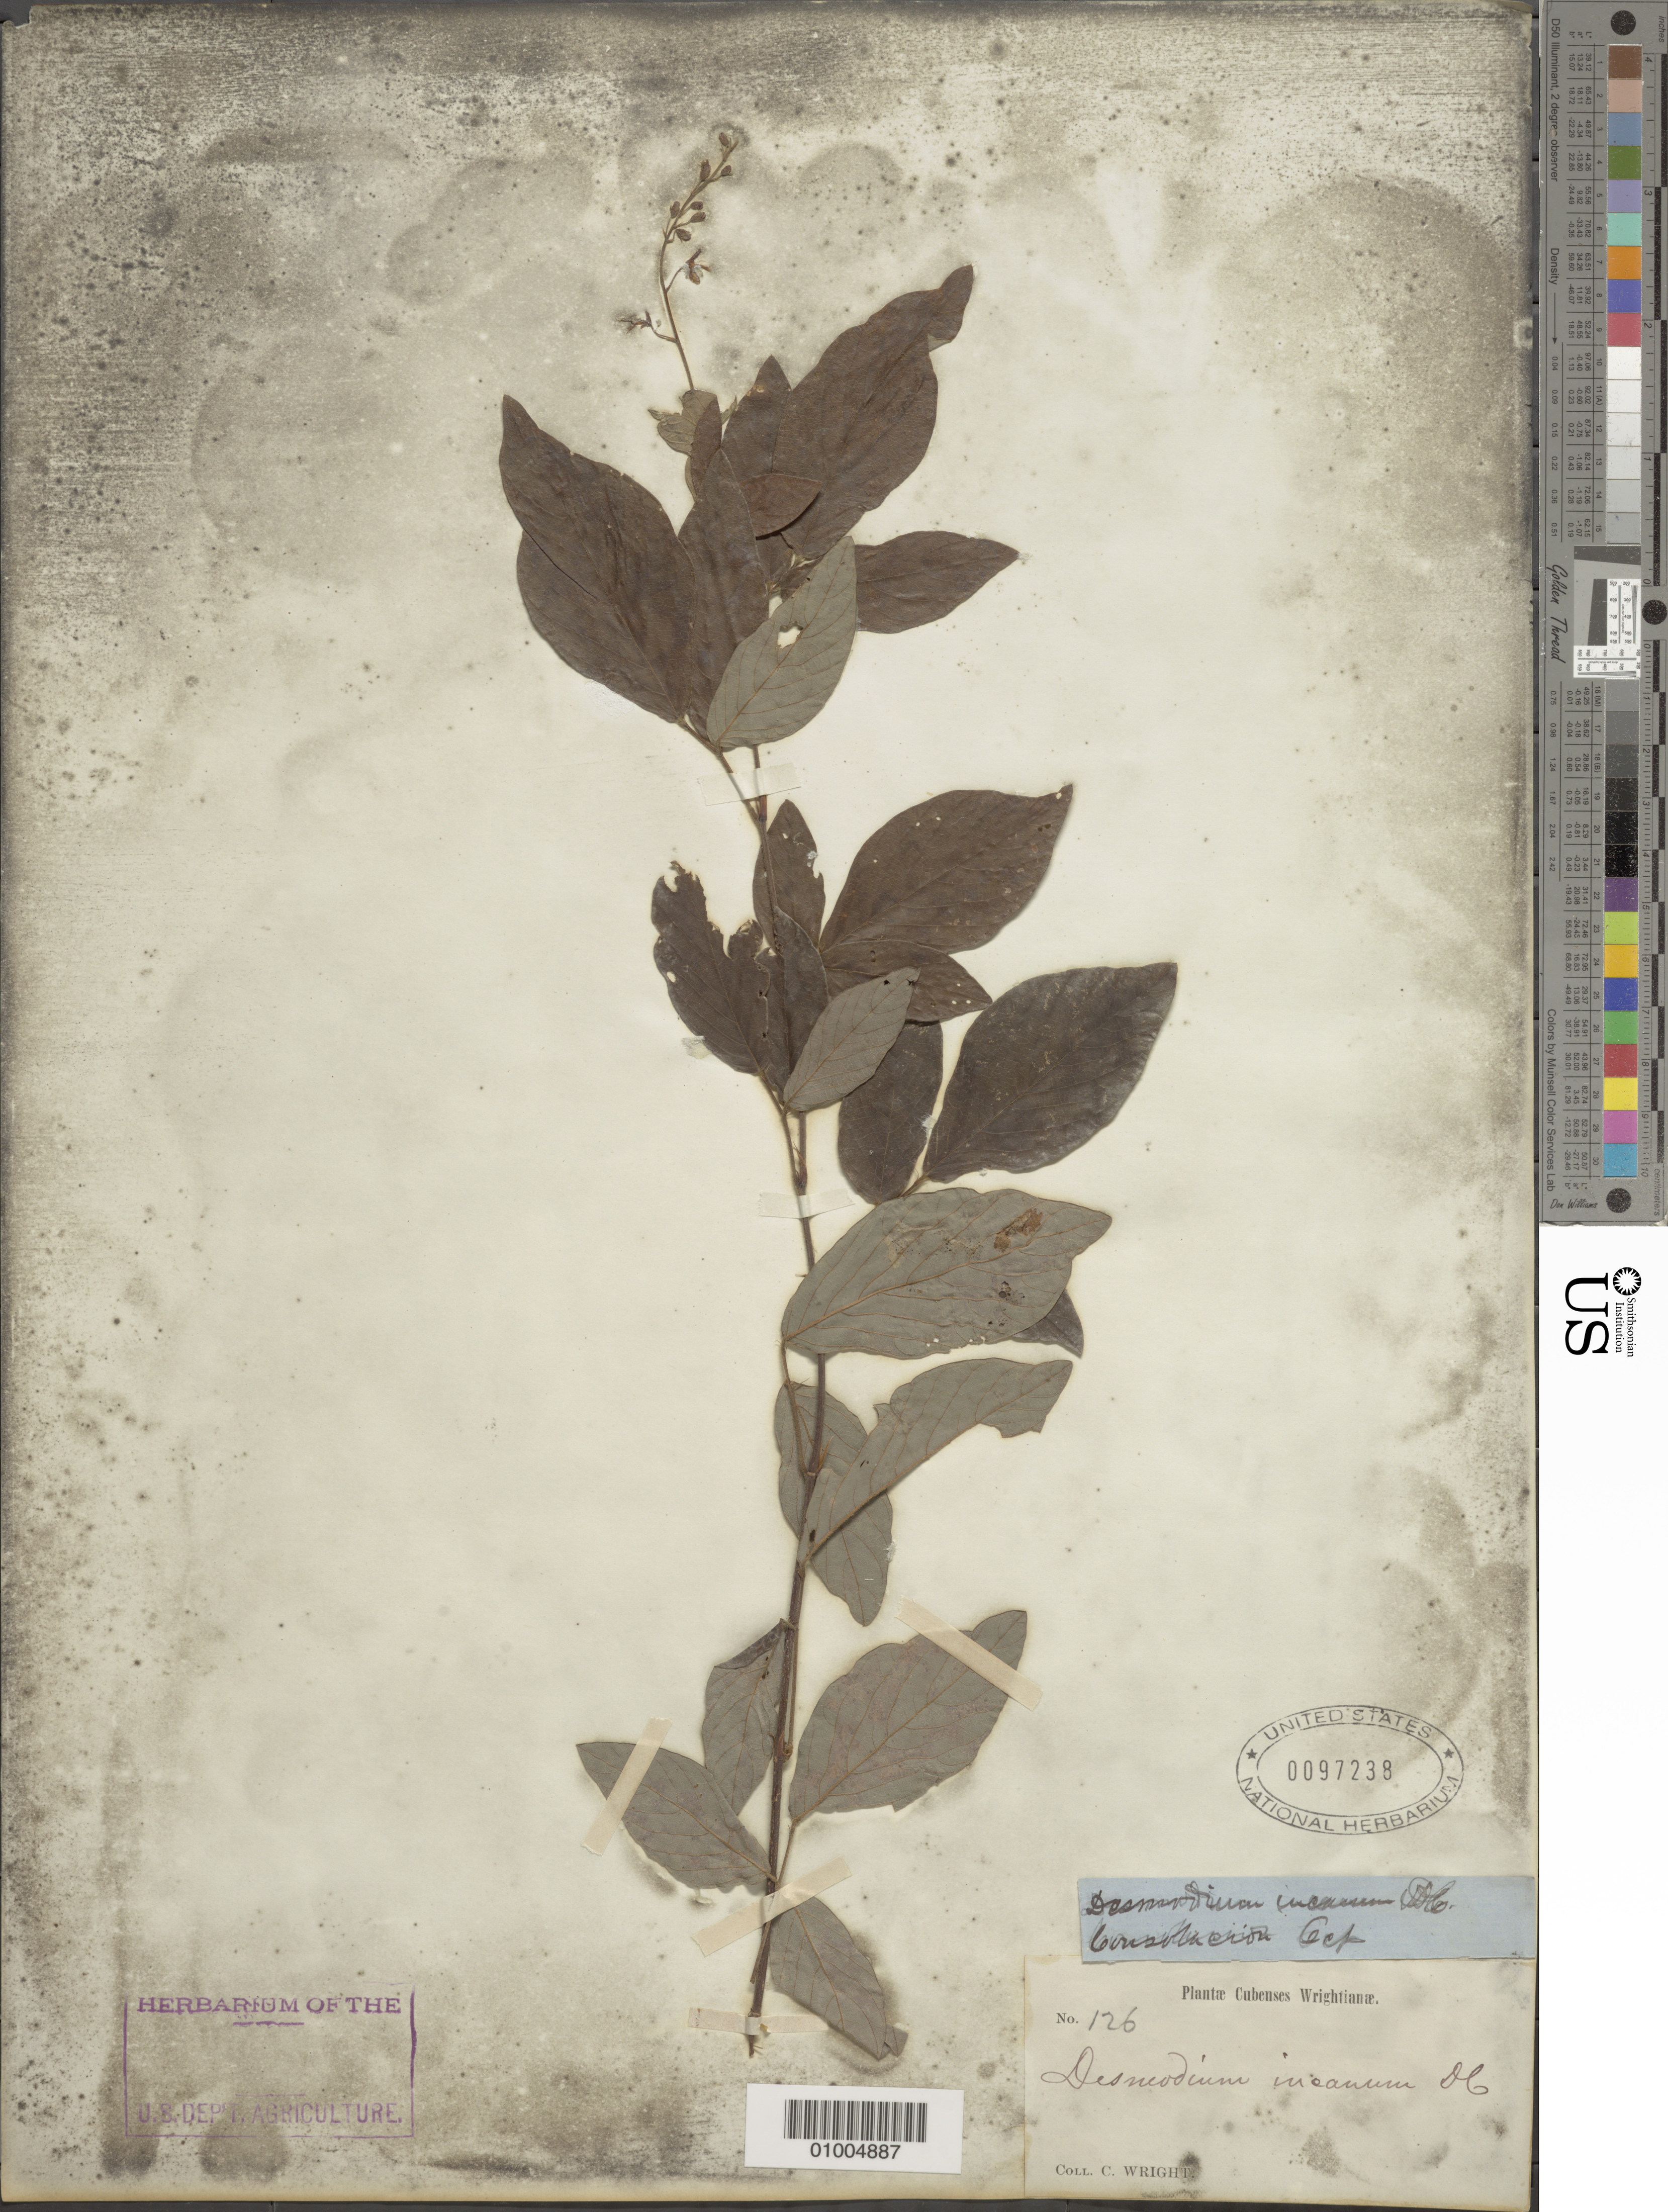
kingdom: Plantae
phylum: Tracheophyta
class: Magnoliopsida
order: Fabales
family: Fabaceae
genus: Desmodium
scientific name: Desmodium incanum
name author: (Sw.) DC.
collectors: C. Wright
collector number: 126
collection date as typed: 1800 to 1899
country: Cuba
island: Cuba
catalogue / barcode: US 97238